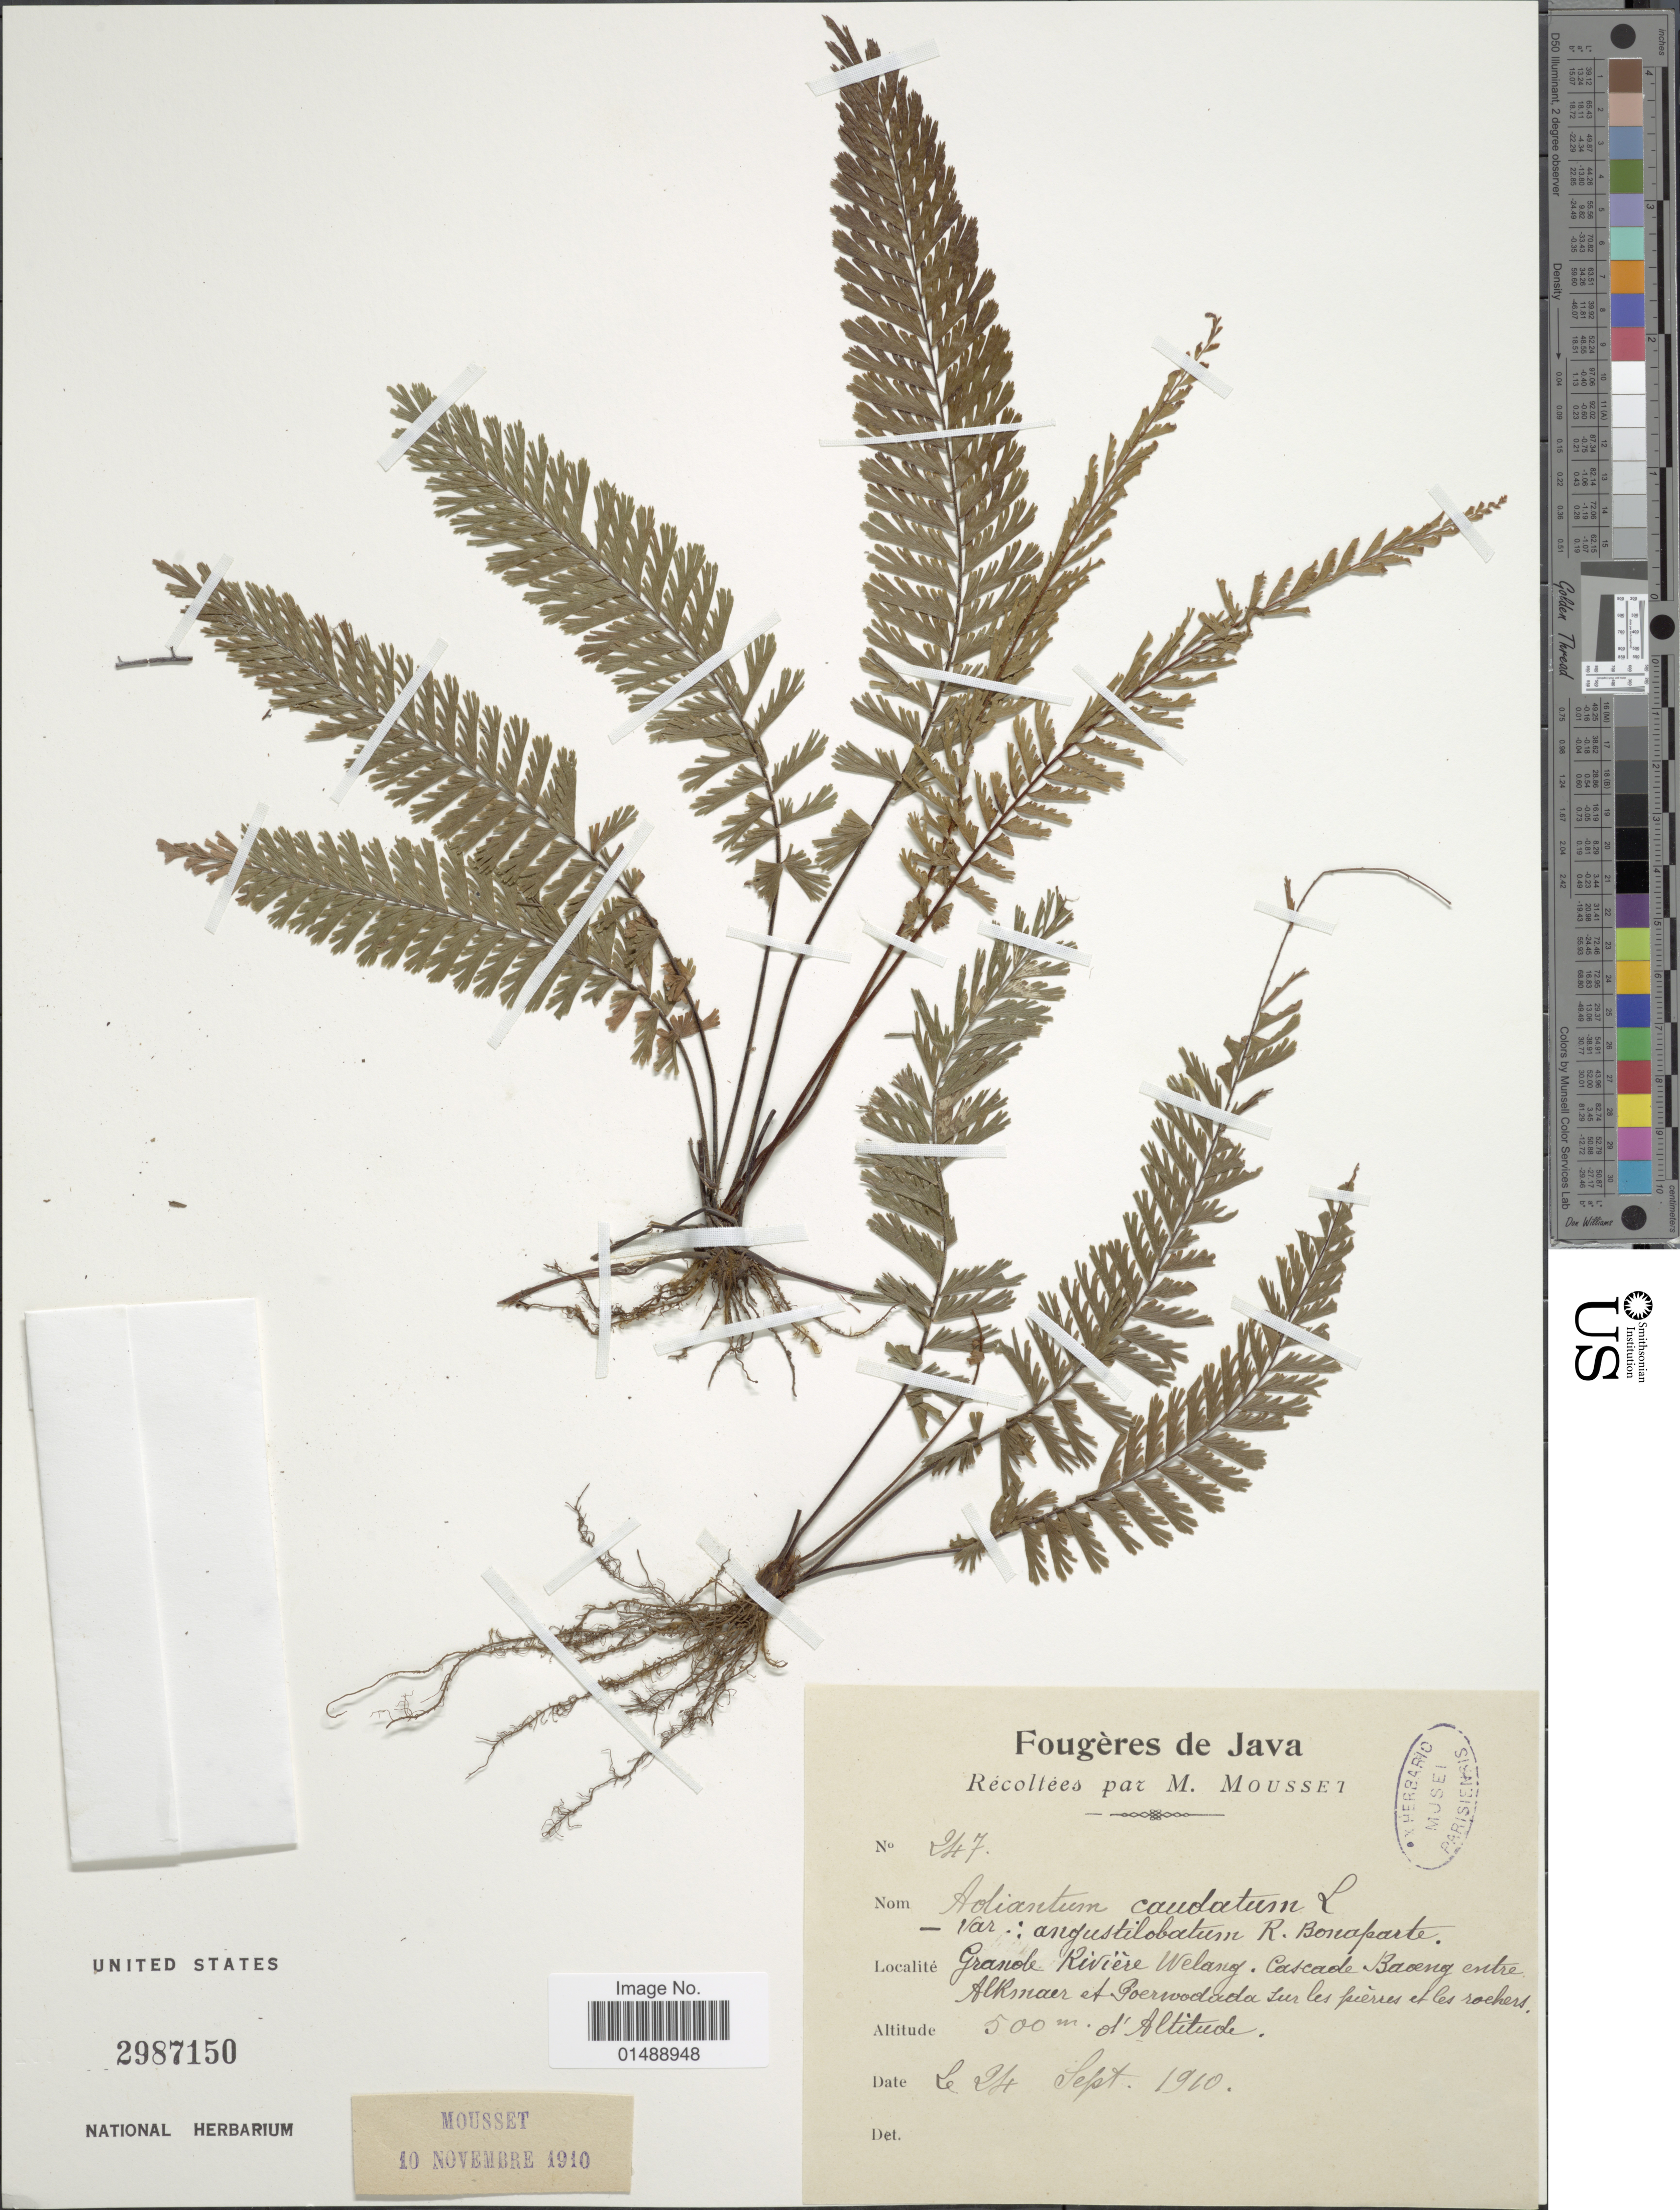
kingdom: Plantae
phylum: Tracheophyta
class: Polypodiopsida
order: Polypodiales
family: Pteridaceae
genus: Adiantum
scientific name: Adiantum caudatum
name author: L.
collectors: M. Mousset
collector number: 247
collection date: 1910-09-24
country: Indonesia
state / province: Java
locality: Grande Riviere Welang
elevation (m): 500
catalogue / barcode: US 2987150